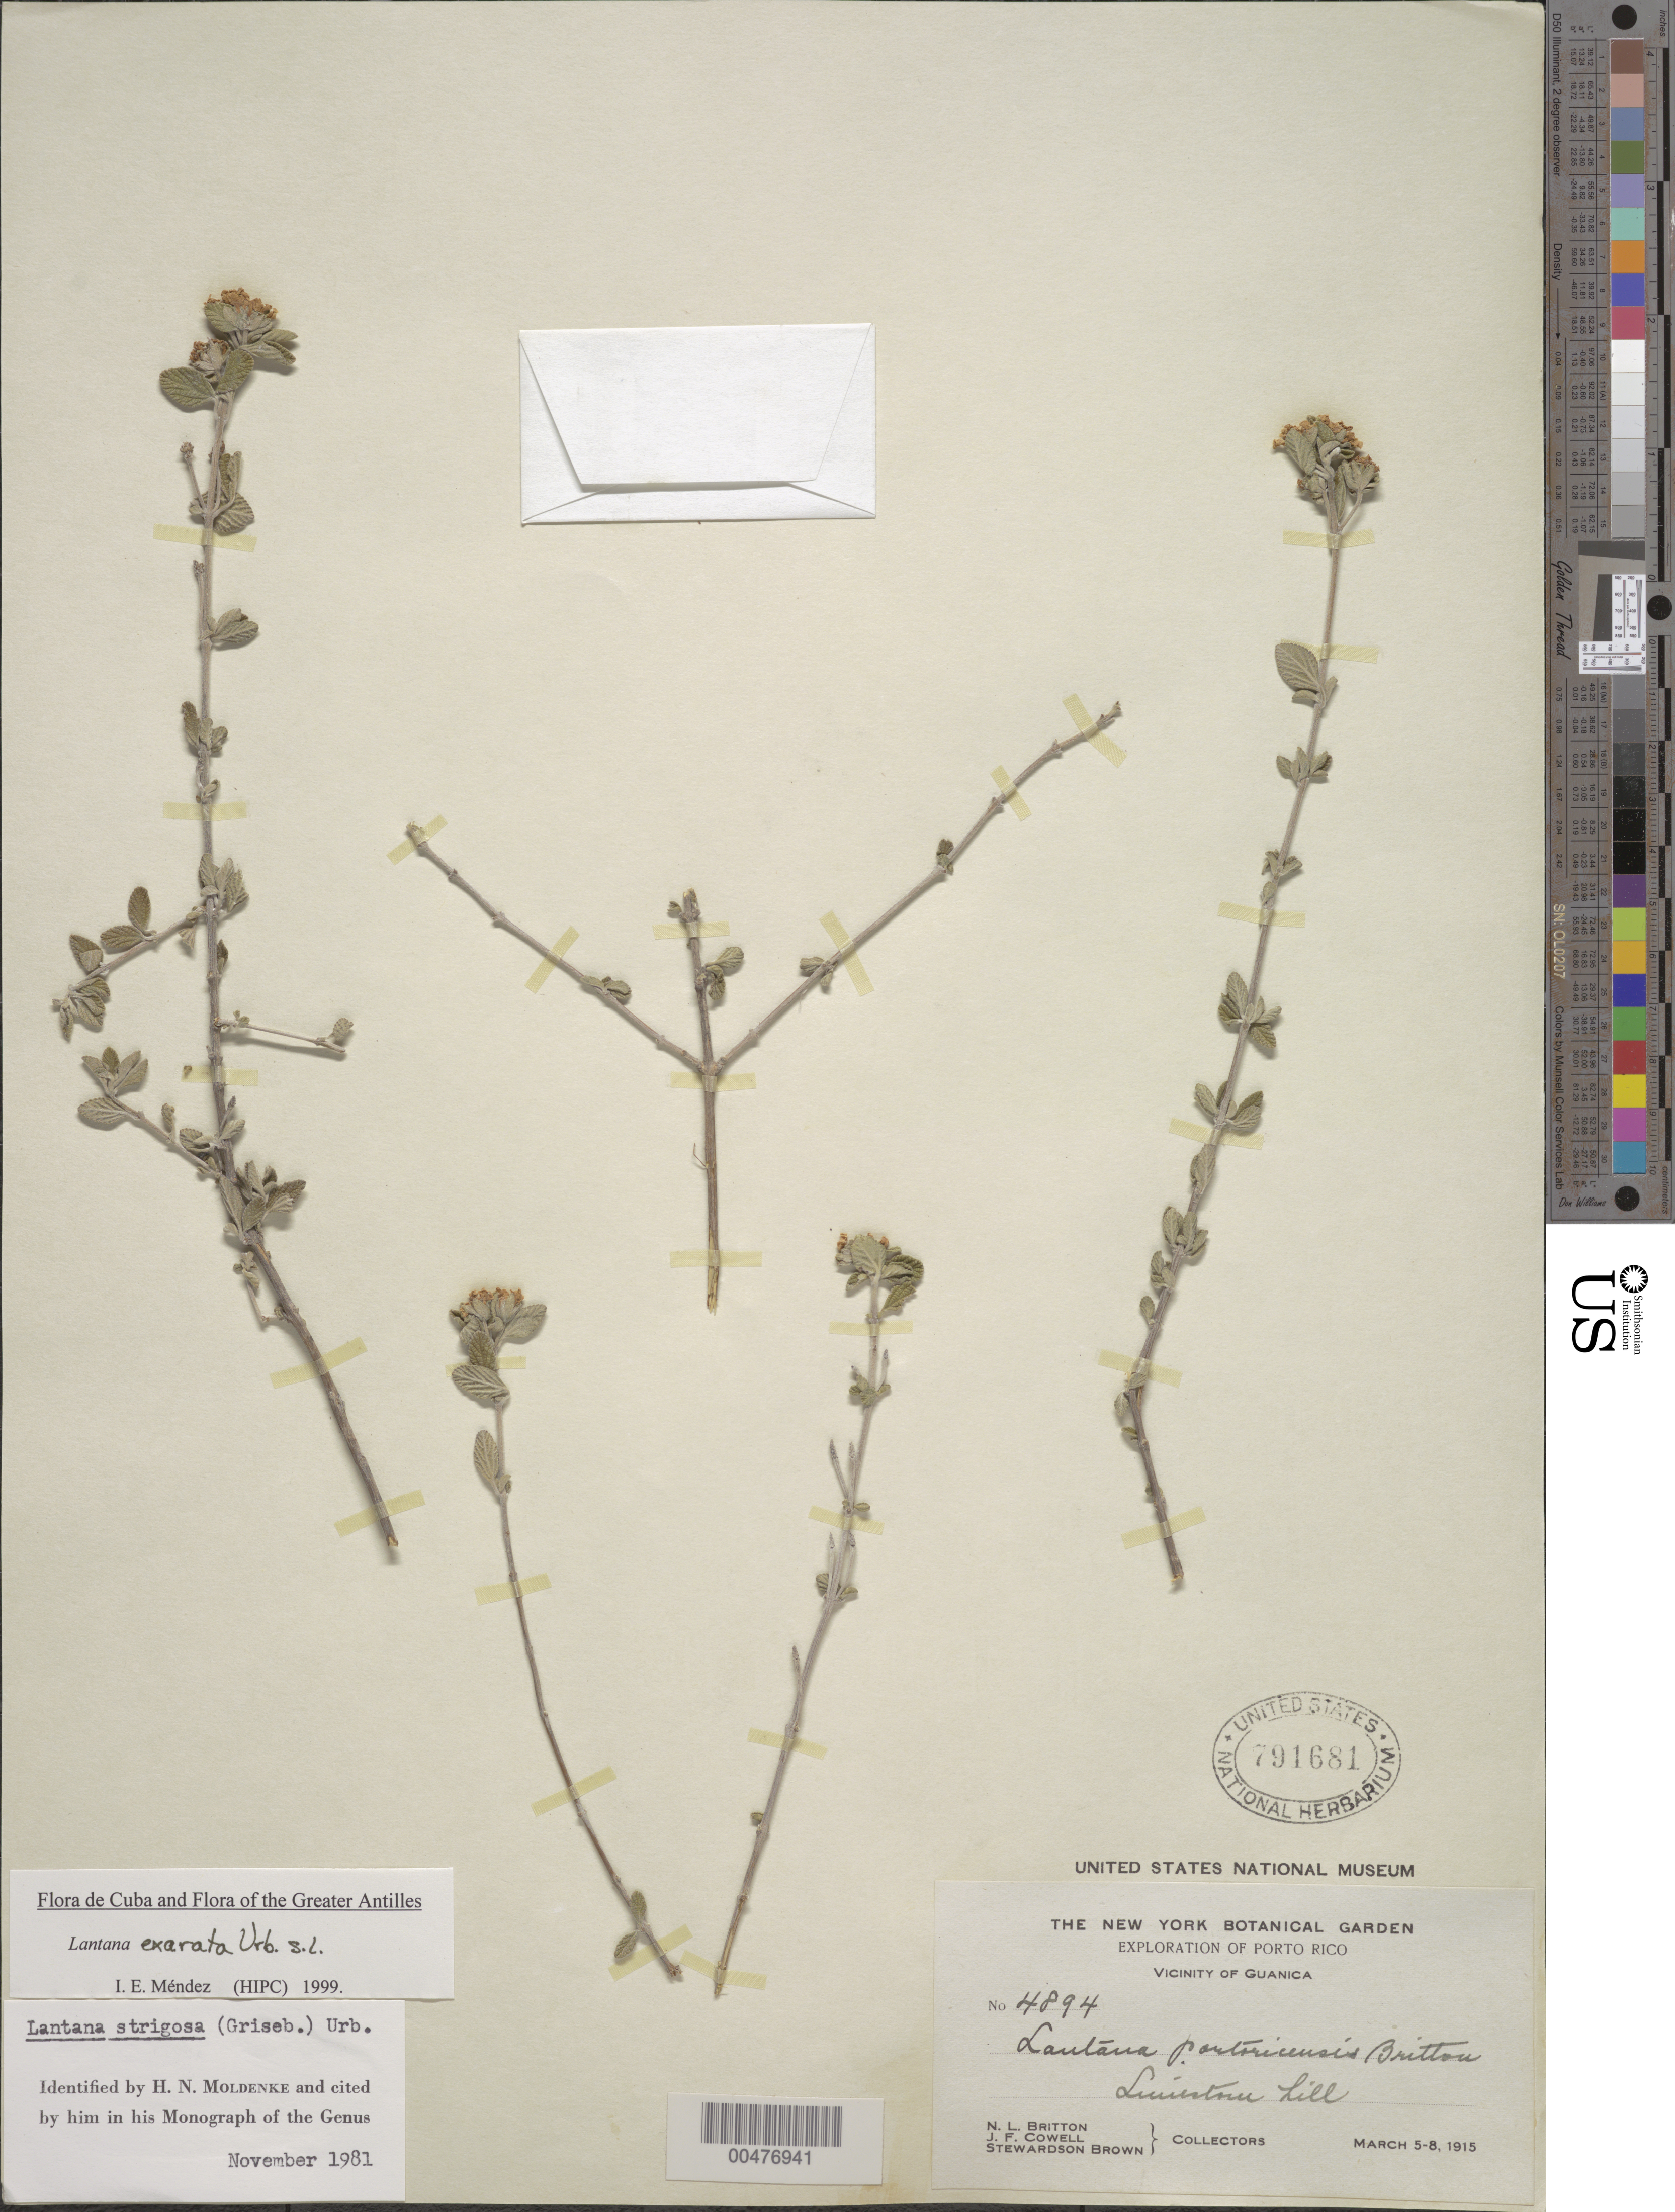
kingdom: Plantae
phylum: Tracheophyta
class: Magnoliopsida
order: Lamiales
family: Verbenaceae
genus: Lantana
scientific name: Lantana portoricensis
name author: Britton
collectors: N. Britton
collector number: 4894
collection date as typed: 05 Mar 1915 to 08 Mar 1915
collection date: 1915-03-05/1915-03-08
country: Puerto Rico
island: Greater Antilles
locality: Vicinity of Guánica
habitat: Limestone hill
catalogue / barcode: US 791681